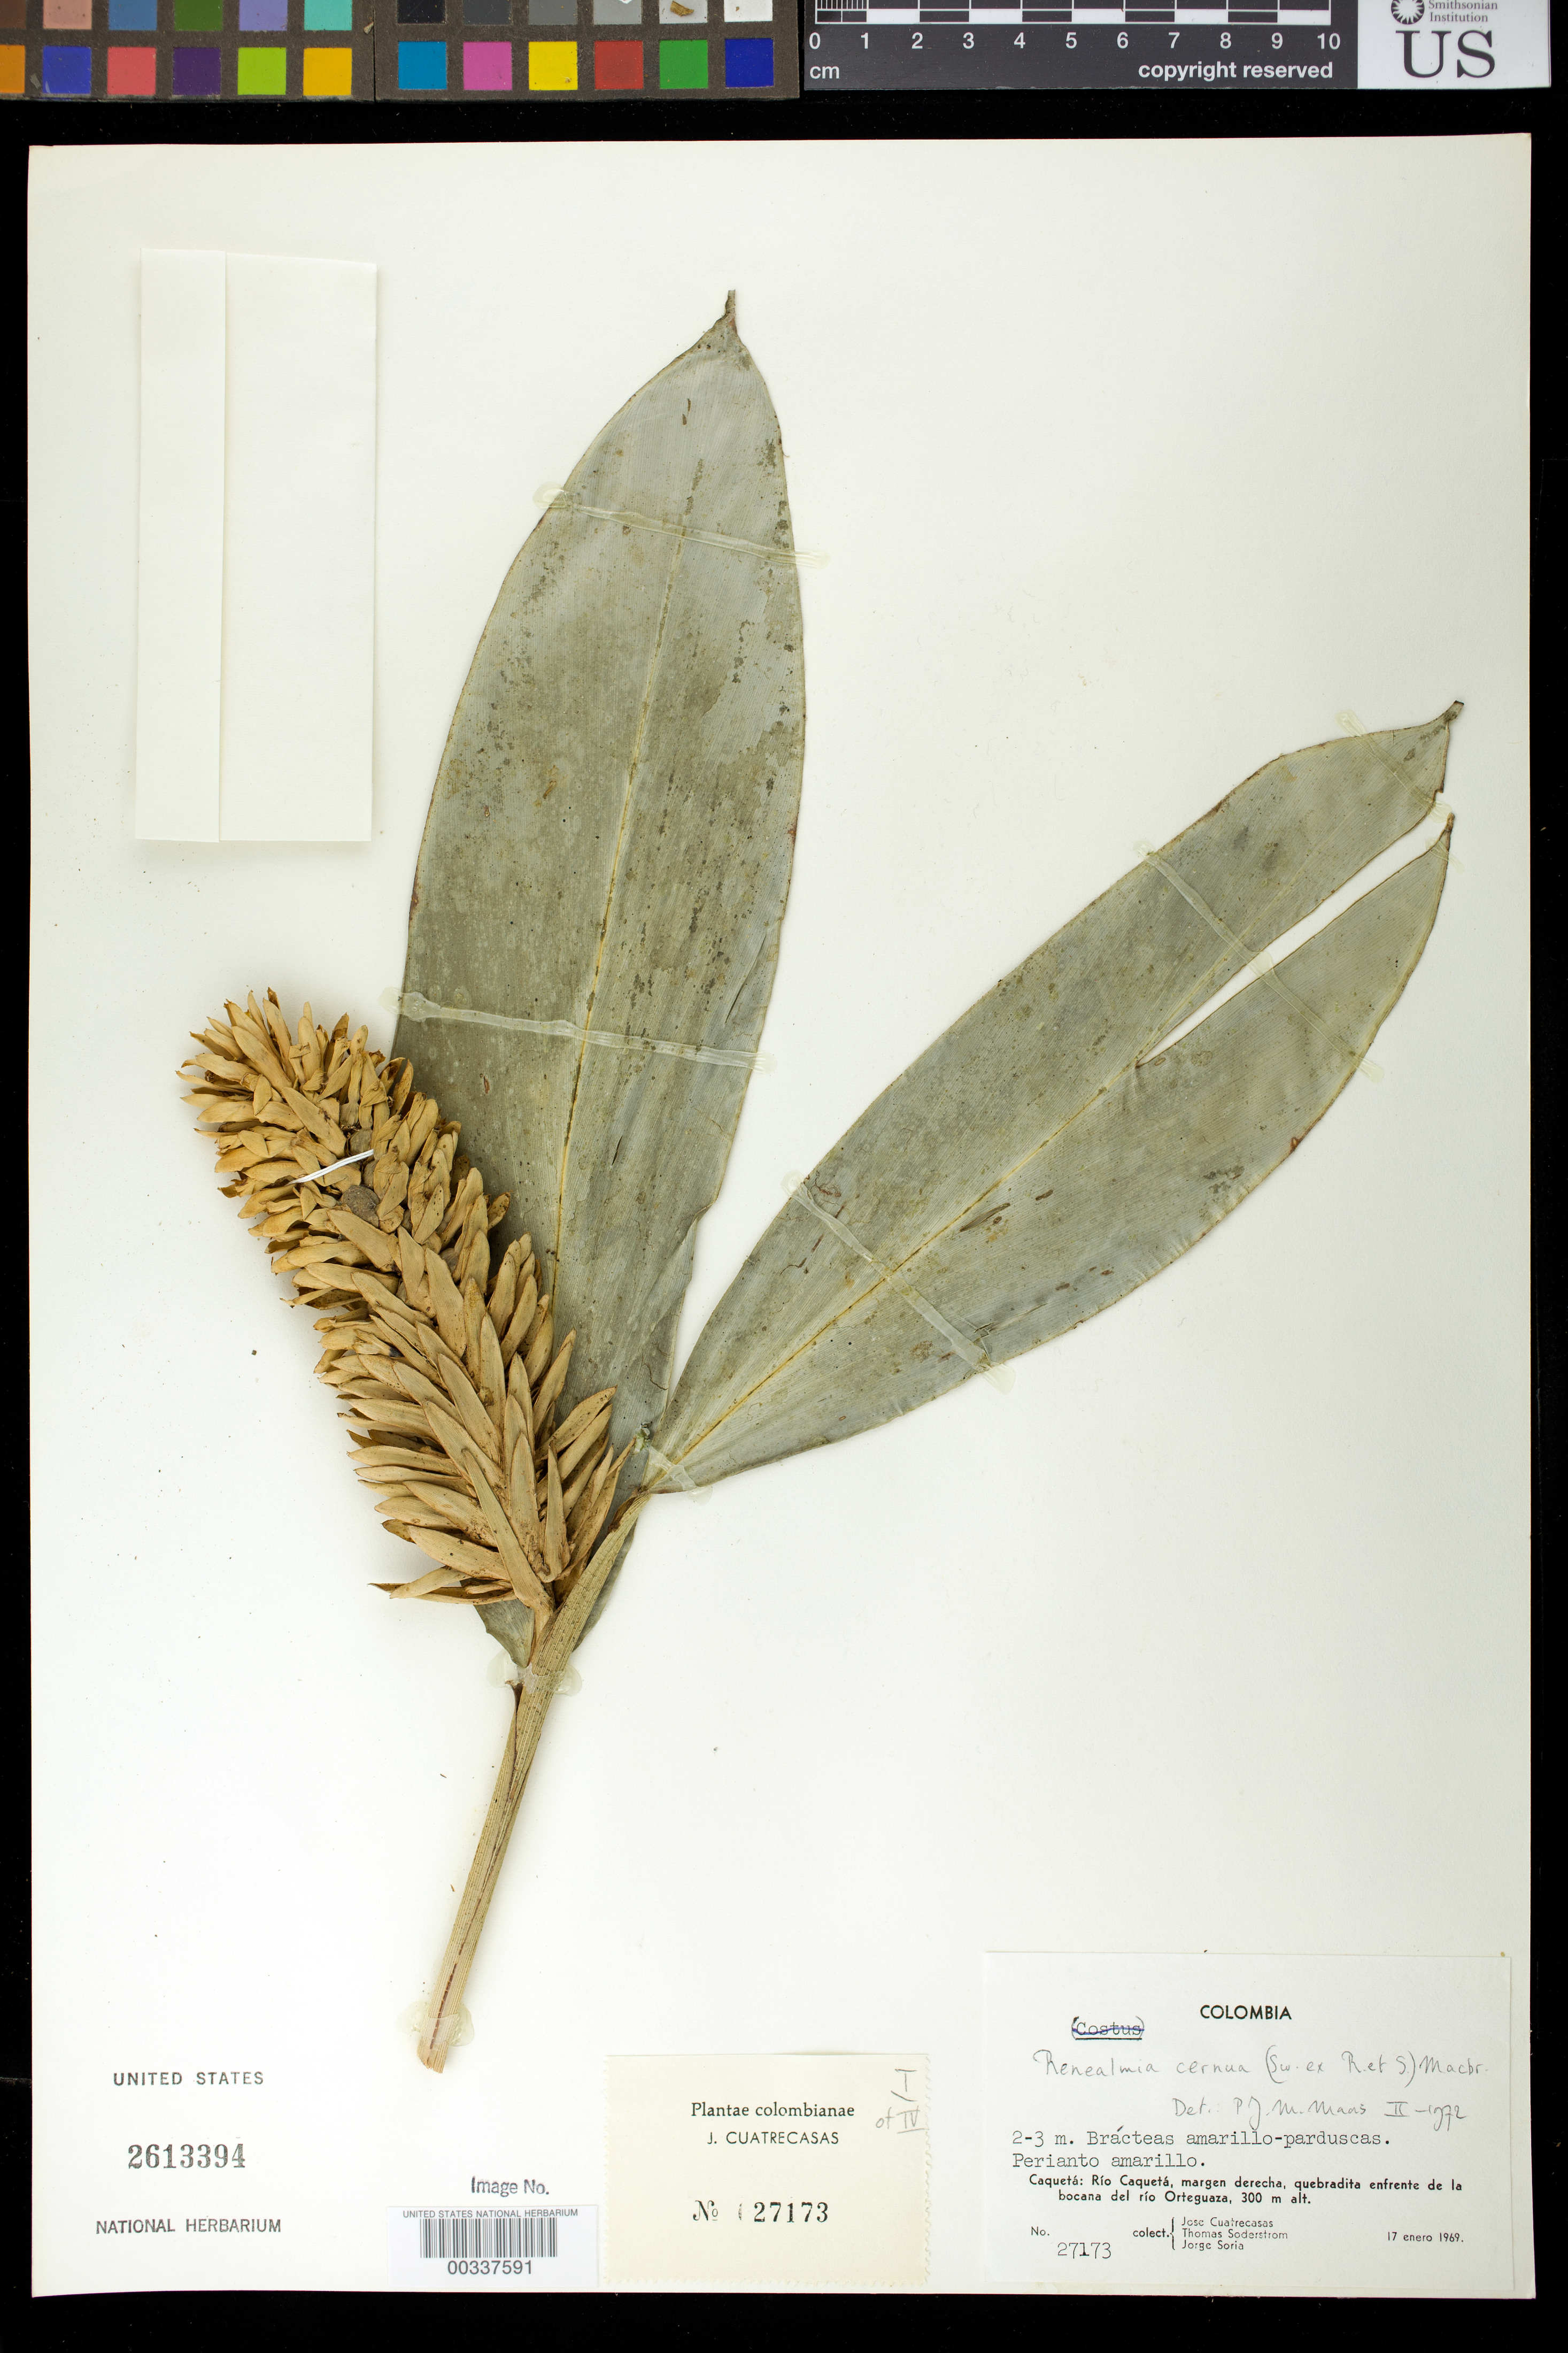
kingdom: Plantae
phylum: Tracheophyta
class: Liliopsida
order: Zingiberales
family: Zingiberaceae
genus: Renealmia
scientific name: Renealmia cernua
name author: (Sw. ex Roem. & Schult.) J.F. Macbr.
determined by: Maas, Paul J. M.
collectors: J. Cuatrecasas, T. R. Soderstrom & J. Soria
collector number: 27173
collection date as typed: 17 Jan 1969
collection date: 1969-01-17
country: Colombia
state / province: Caquetá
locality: Rio Caqueta, Margen Derecha, Quebradita enfrente de la BoCana del Rio Ortequaza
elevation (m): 300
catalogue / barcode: US 2613394